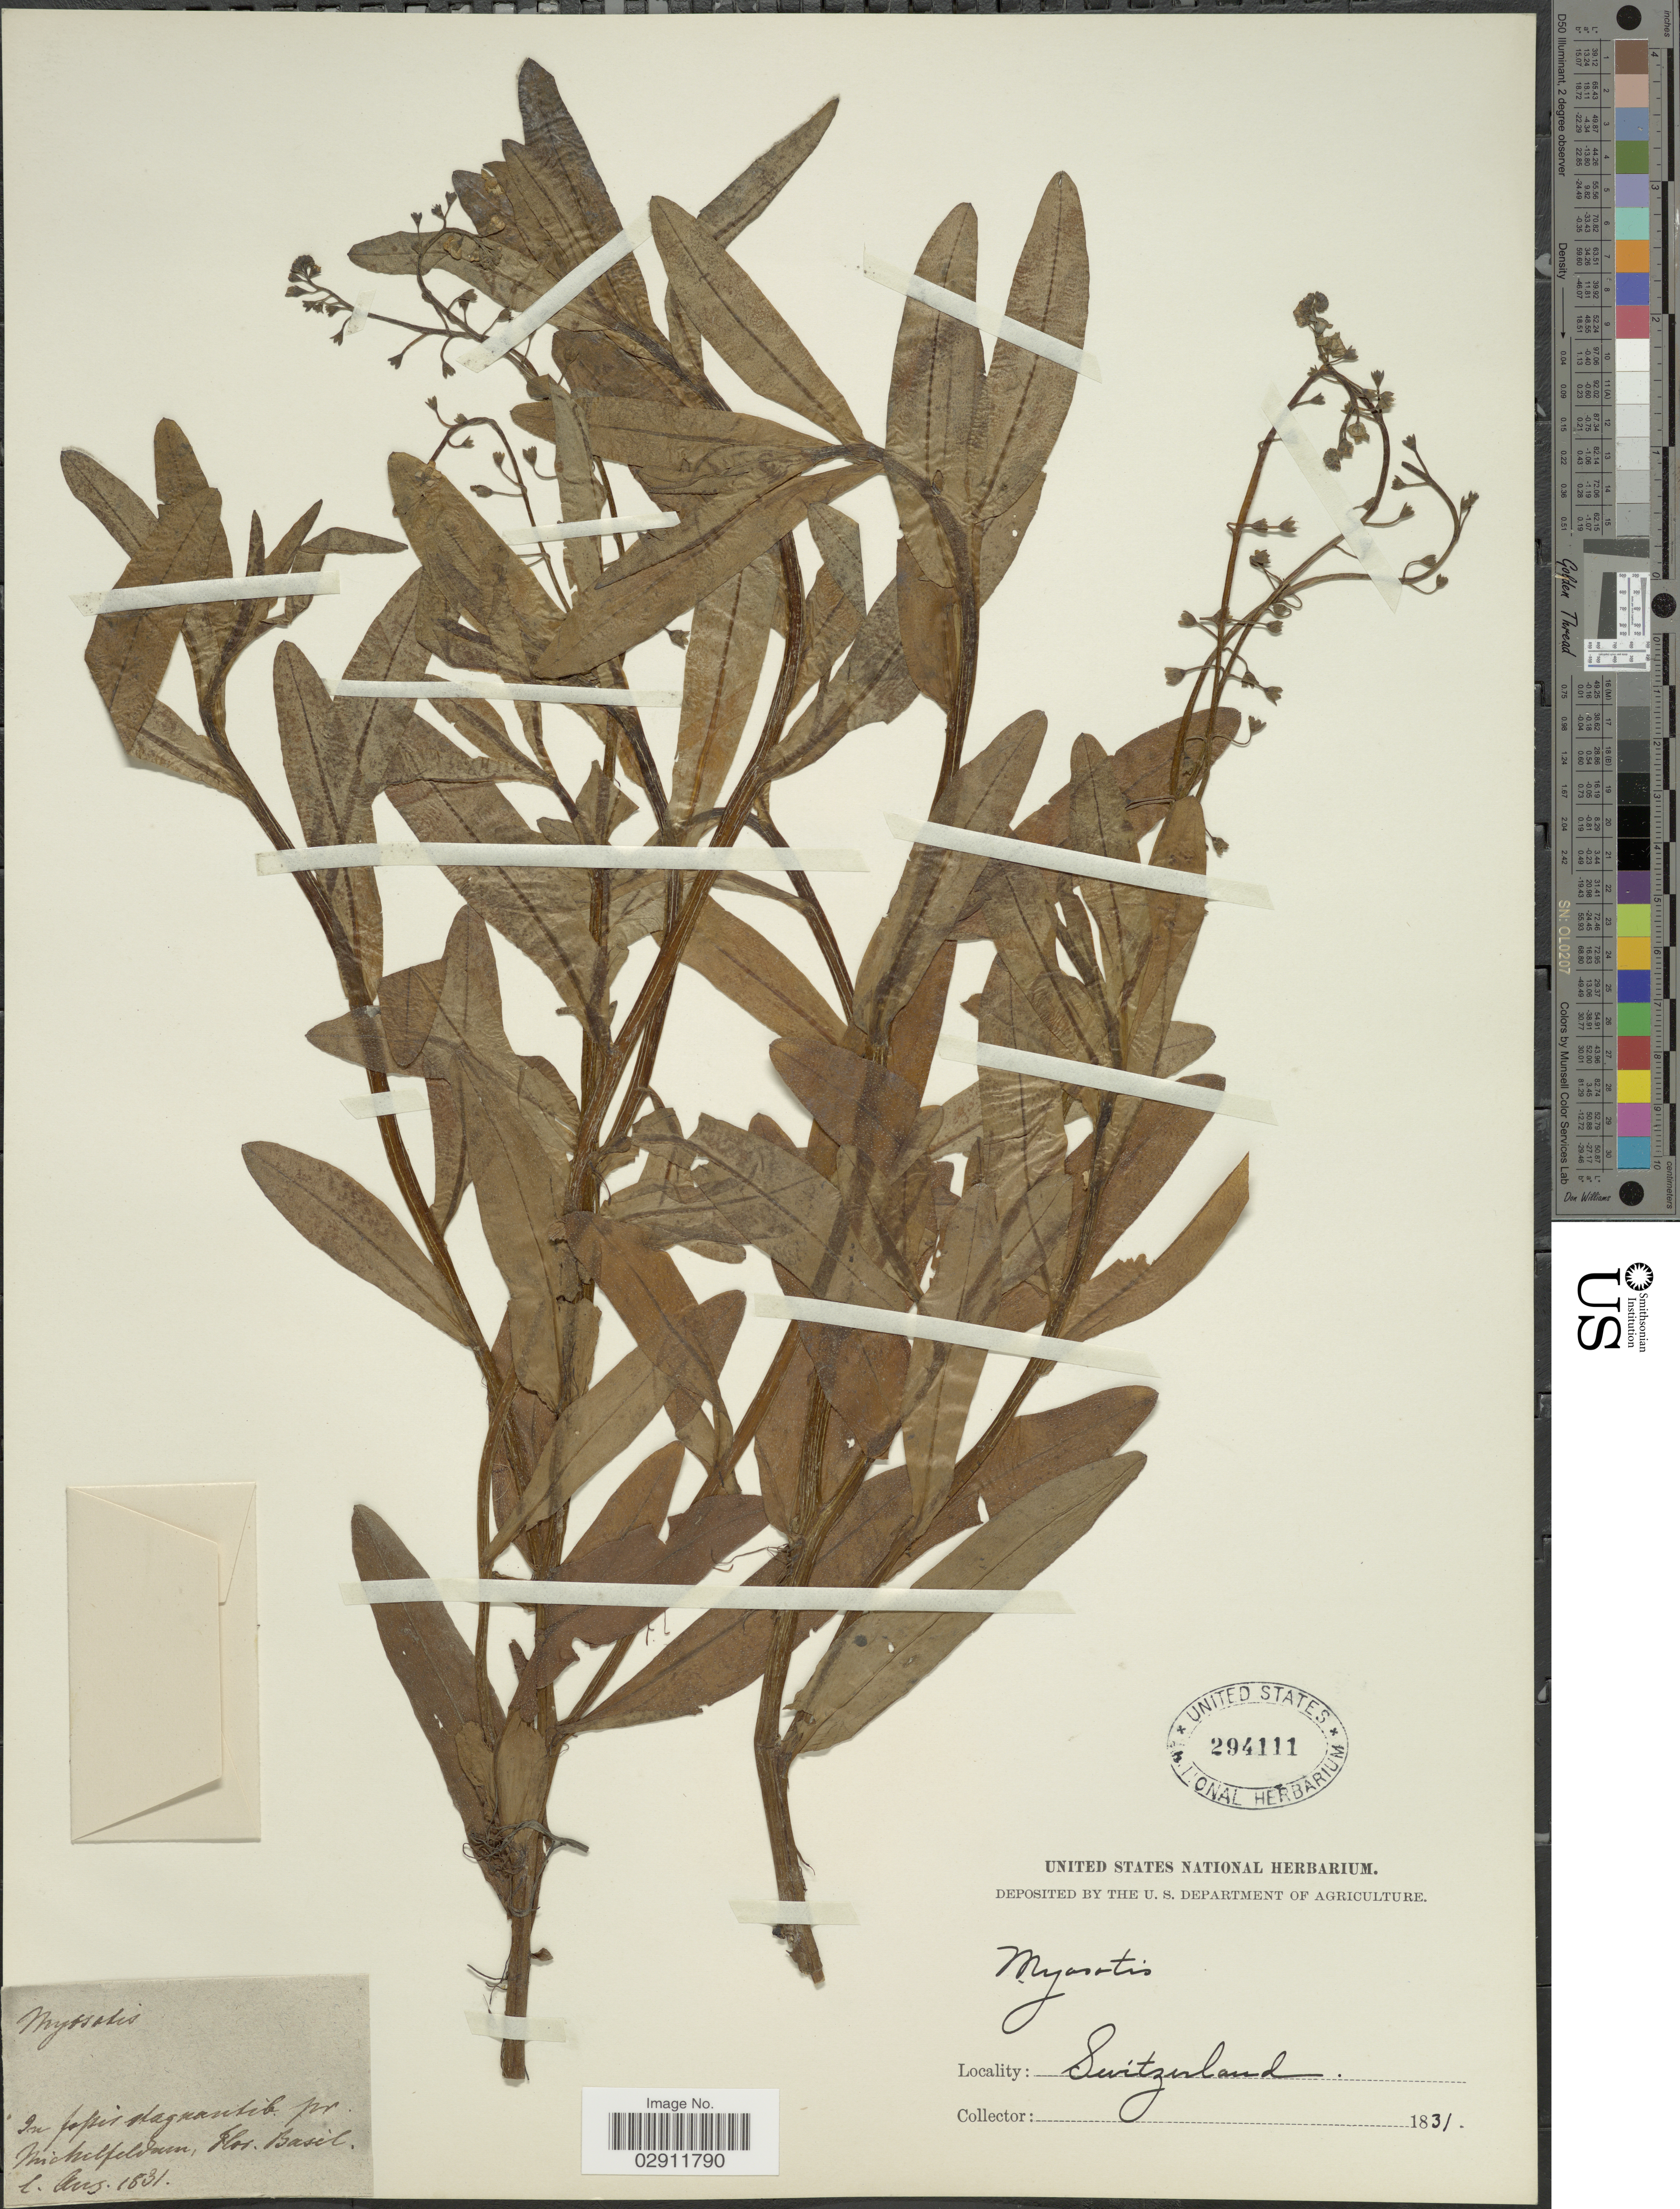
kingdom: Plantae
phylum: Tracheophyta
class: Magnoliopsida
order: Boraginales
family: Boraginaceae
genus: Myosotis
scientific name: Myosotis sp.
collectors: ex herb. United States National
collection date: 1831-08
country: Switzerland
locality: pr Michelfeldam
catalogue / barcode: US 294111